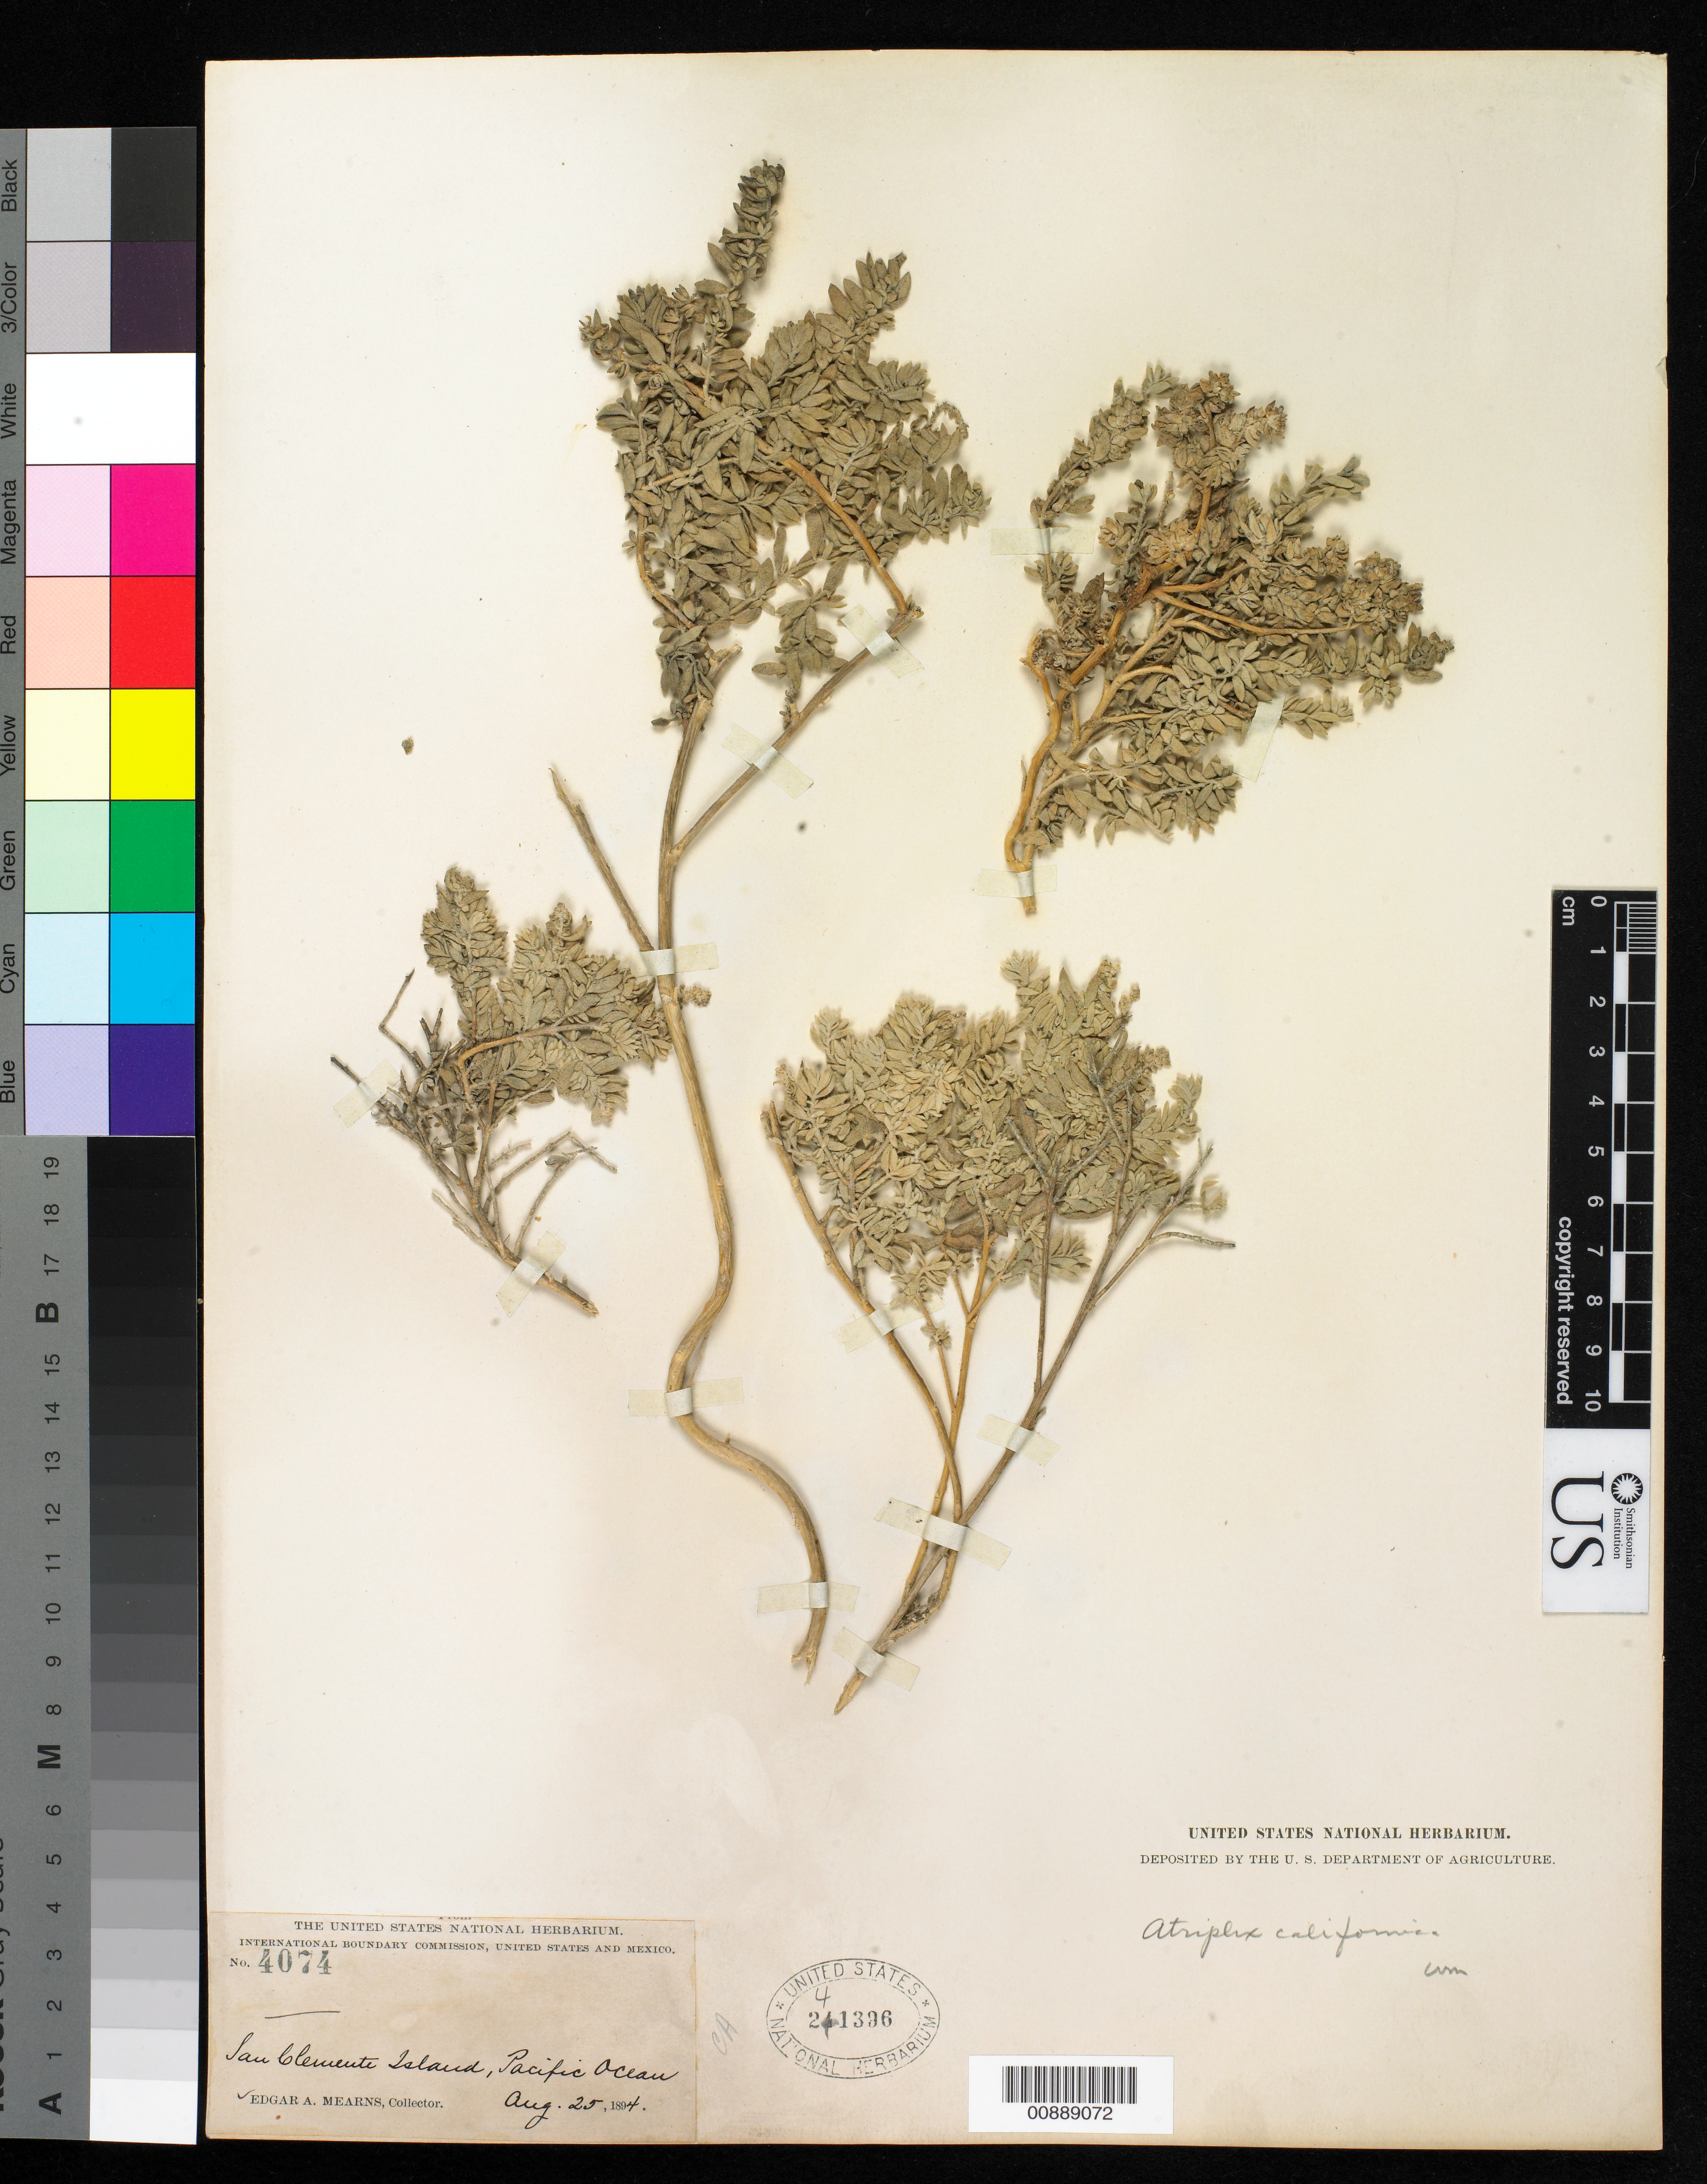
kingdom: Plantae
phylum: Tracheophyta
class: Magnoliopsida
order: Caryophyllales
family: Amaranthaceae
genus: Atriplex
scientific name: Atriplex californica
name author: Moq.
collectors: E. A. Mearns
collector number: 4074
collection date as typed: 25 Aug 1894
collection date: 1894-08-25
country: United States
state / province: California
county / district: Los Angeles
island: San Clemente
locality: San Clemente Island, Pacific Ocean.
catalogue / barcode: US 241396